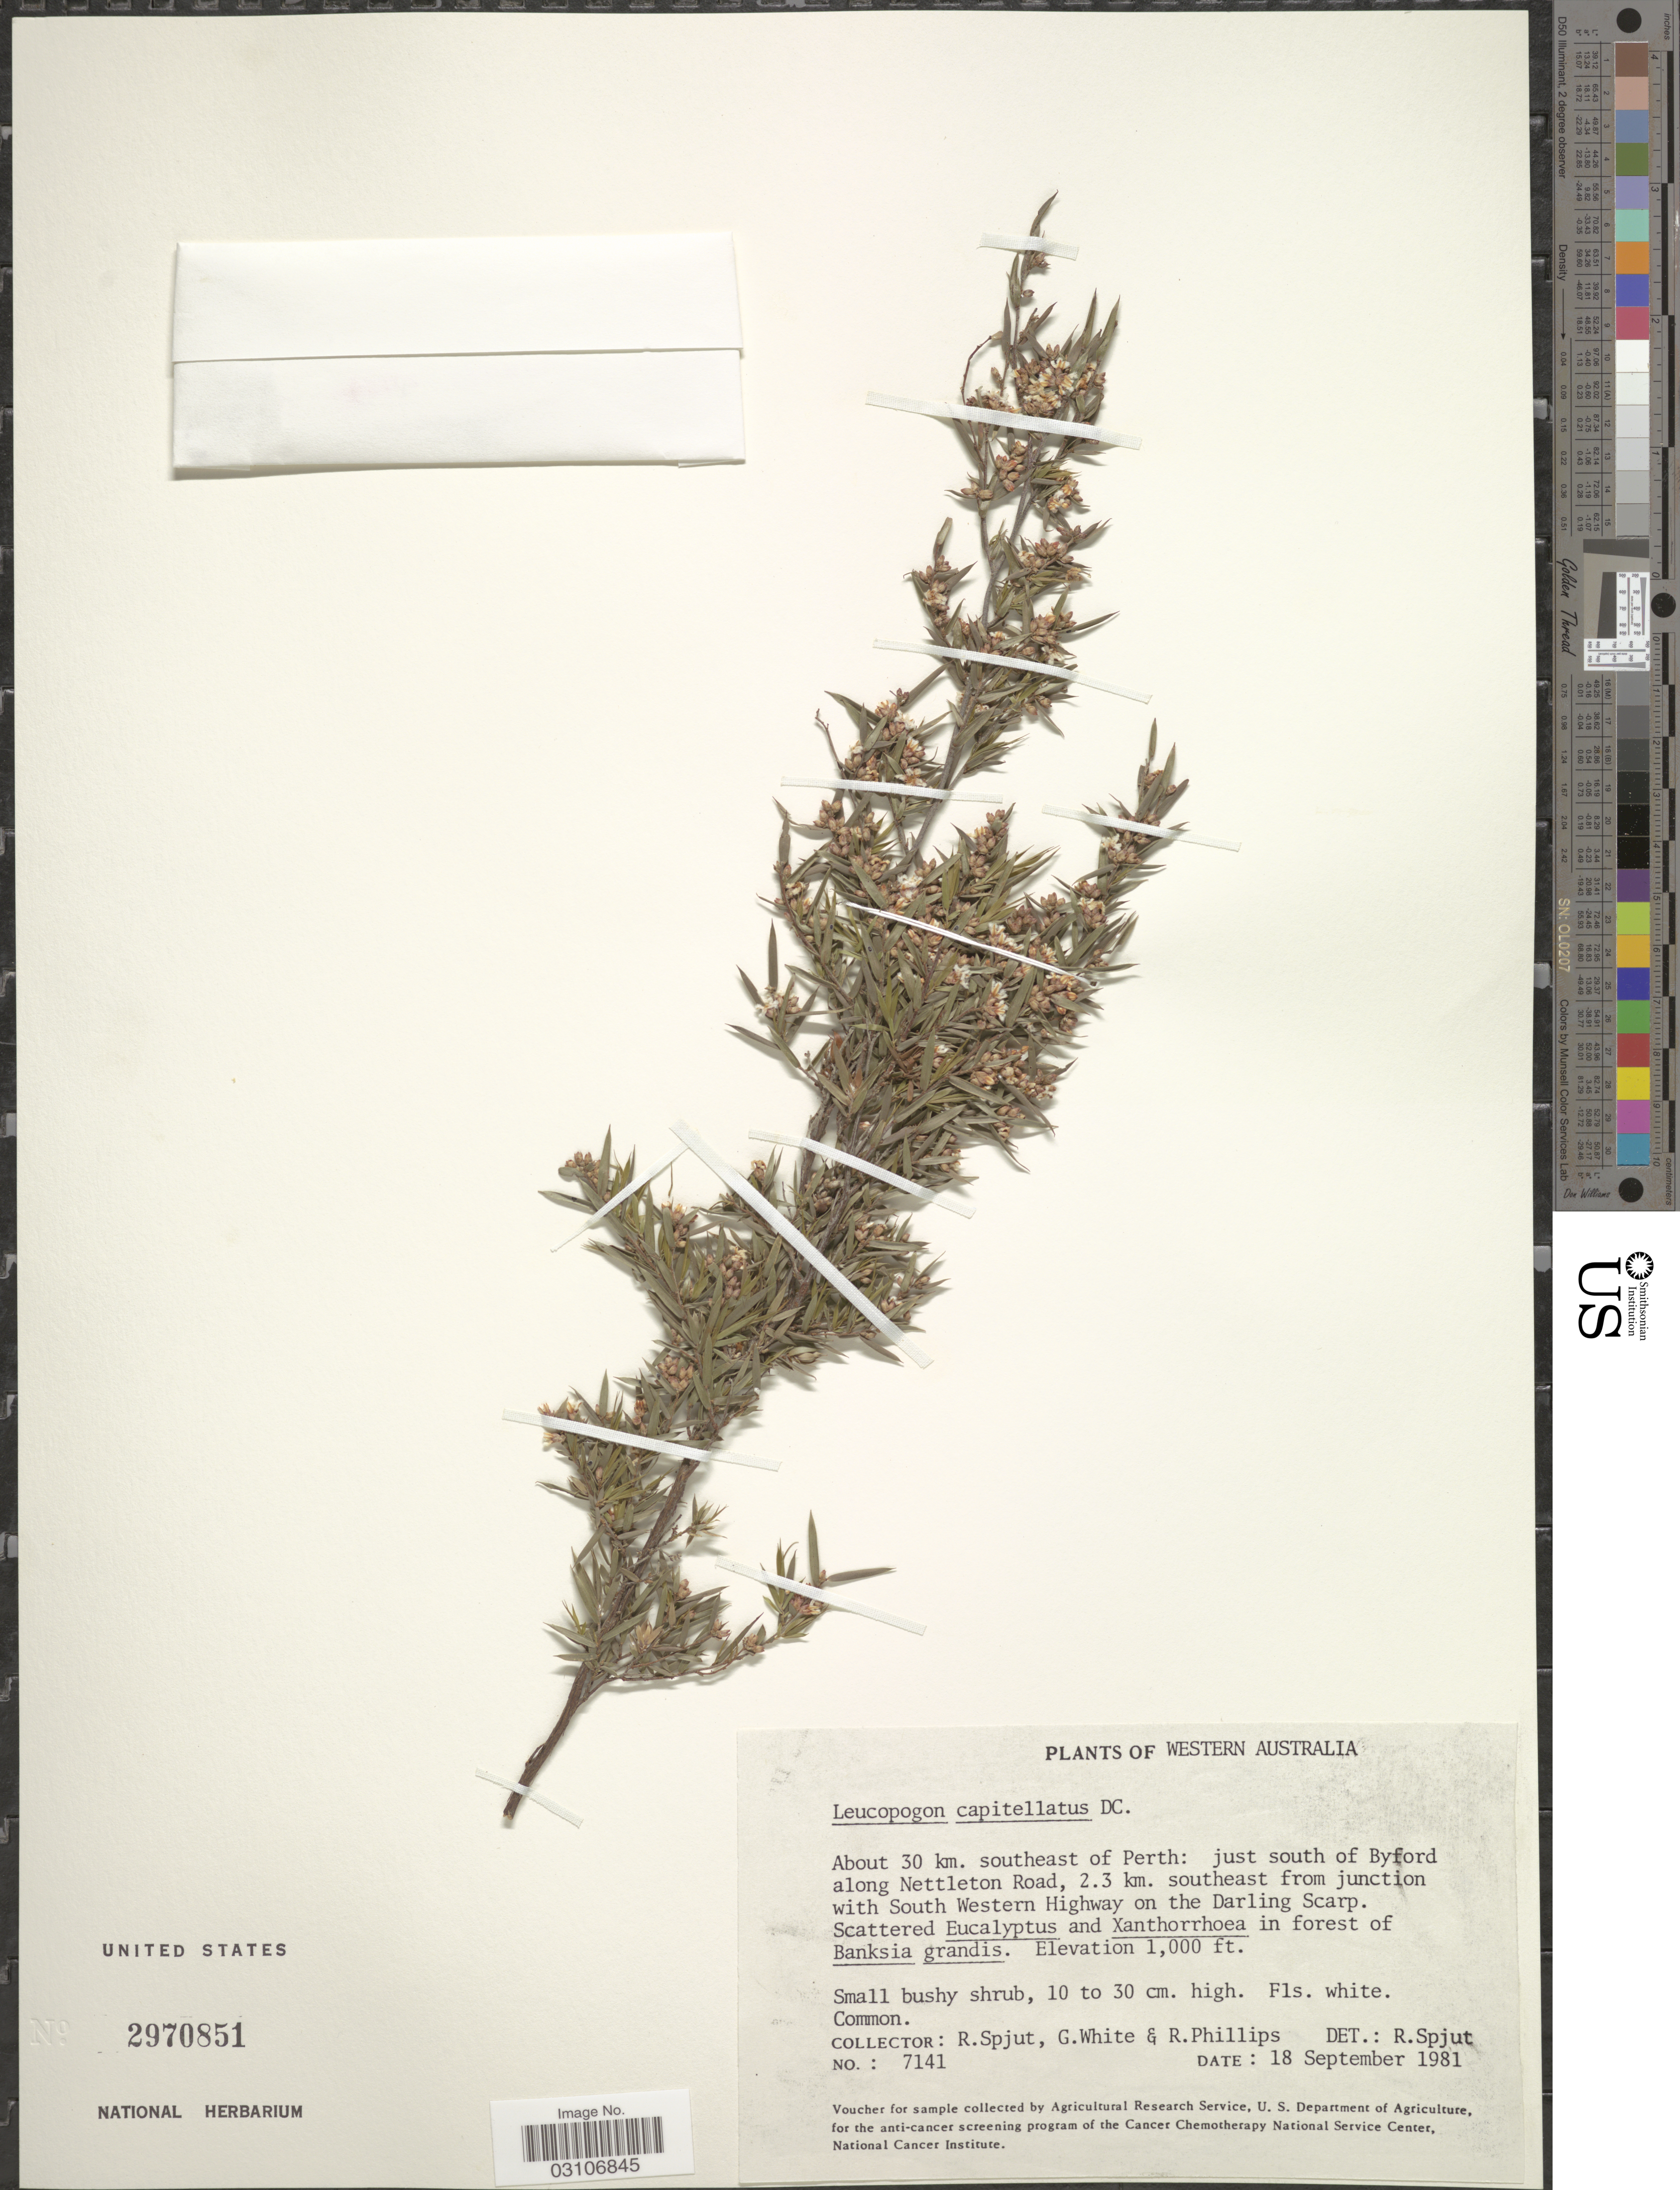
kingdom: Plantae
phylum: Tracheophyta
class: Magnoliopsida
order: Ericales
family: Ericaceae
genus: Leucopogon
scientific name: Leucopogon capitellatus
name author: DC.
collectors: R. Spjut, G. White & R. Phillips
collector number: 7141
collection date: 1981-09-18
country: Australia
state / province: Western Australia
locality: About 30 km. southeast of Perth: just south of Byford along Nettleton Road, 2.3 km. southeast from junction with South Western Highway on the Darling Scarp.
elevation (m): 305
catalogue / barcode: US 2970851